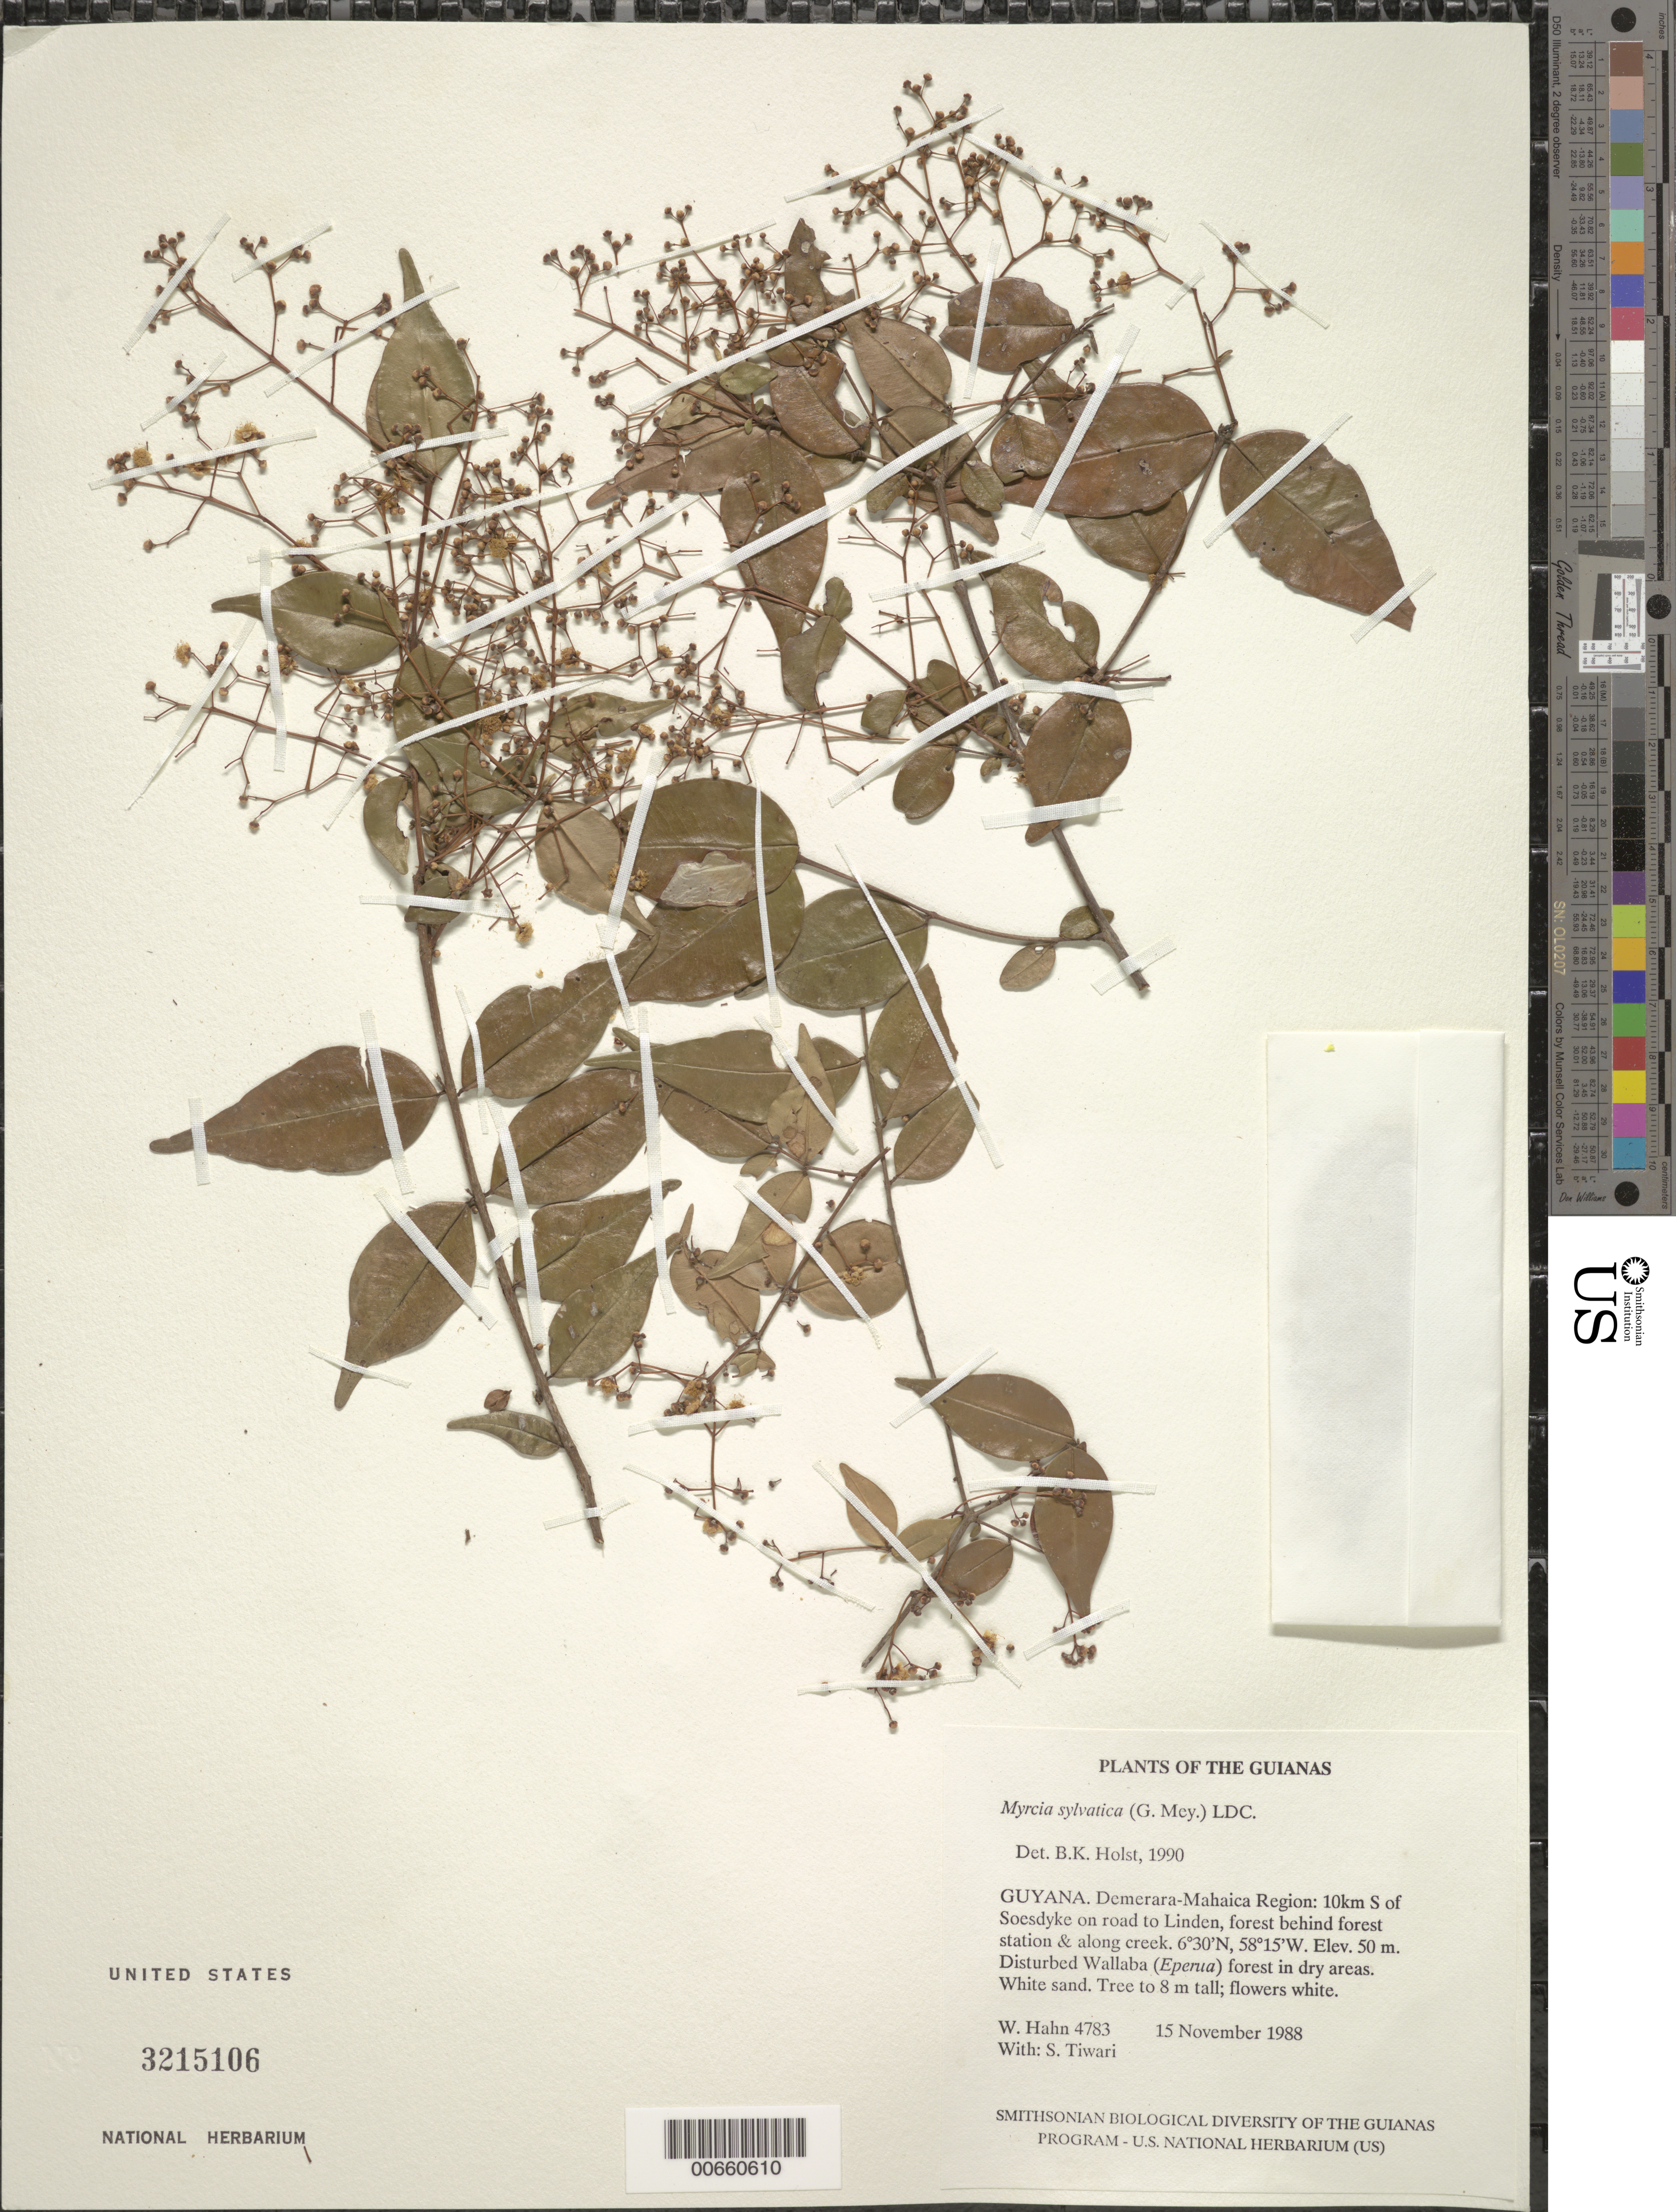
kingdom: Plantae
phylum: Tracheophyta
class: Magnoliopsida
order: Myrtales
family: Myrtaceae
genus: Myrcia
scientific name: Myrcia sylvatica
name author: (G. Mey.) DC.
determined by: Holst, Bruce K.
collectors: W. Hahn & S. Tiwari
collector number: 4783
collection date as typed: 15 November 1988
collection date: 1988-11-15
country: Guyana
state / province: Demerara-Mahaica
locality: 10km S of Soesdyke on road to Linden, behind forest station & along creek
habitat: Disturbed Wallaba (Eperua) forest in dry areas. White sand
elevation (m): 50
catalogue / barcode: US 3215106